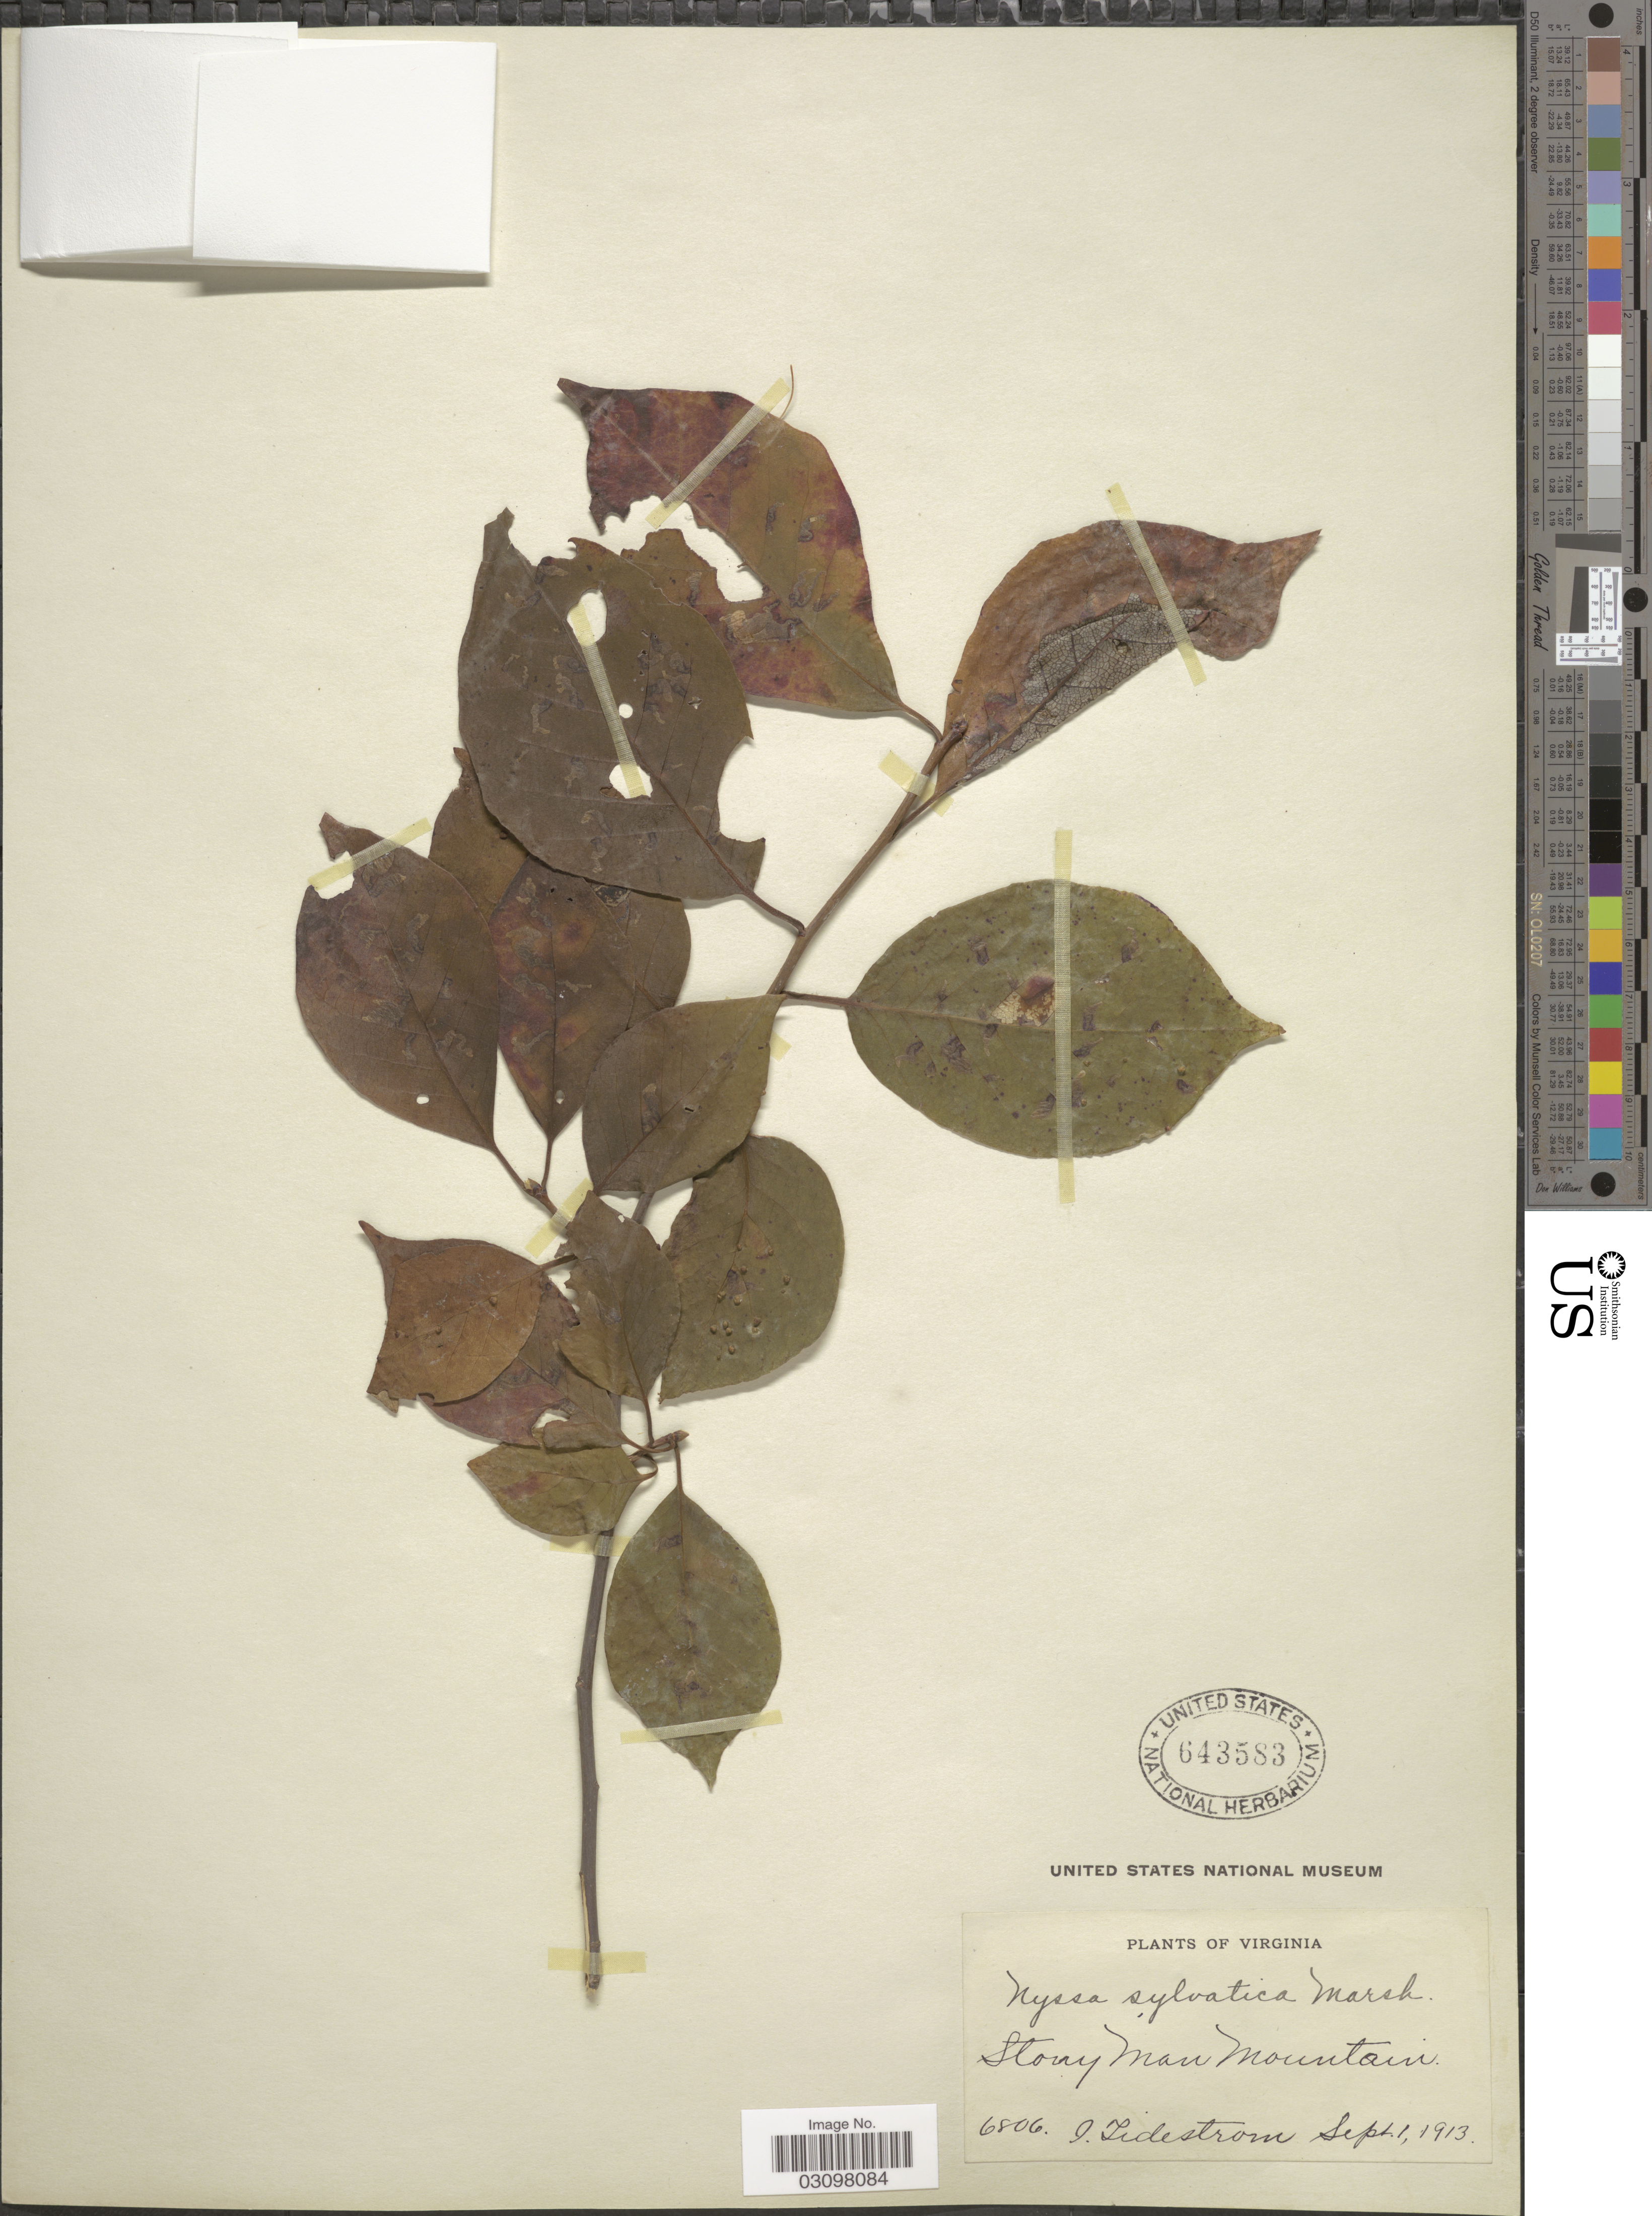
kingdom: Plantae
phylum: Tracheophyta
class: Magnoliopsida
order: Cornales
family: Nyssaceae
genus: Nyssa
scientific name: Nyssa sylvatica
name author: Marshall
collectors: I. F. Tidestrom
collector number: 6806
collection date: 1913-09-01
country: United States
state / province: Virginia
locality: Stony Man Mountain.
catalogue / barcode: US 643583